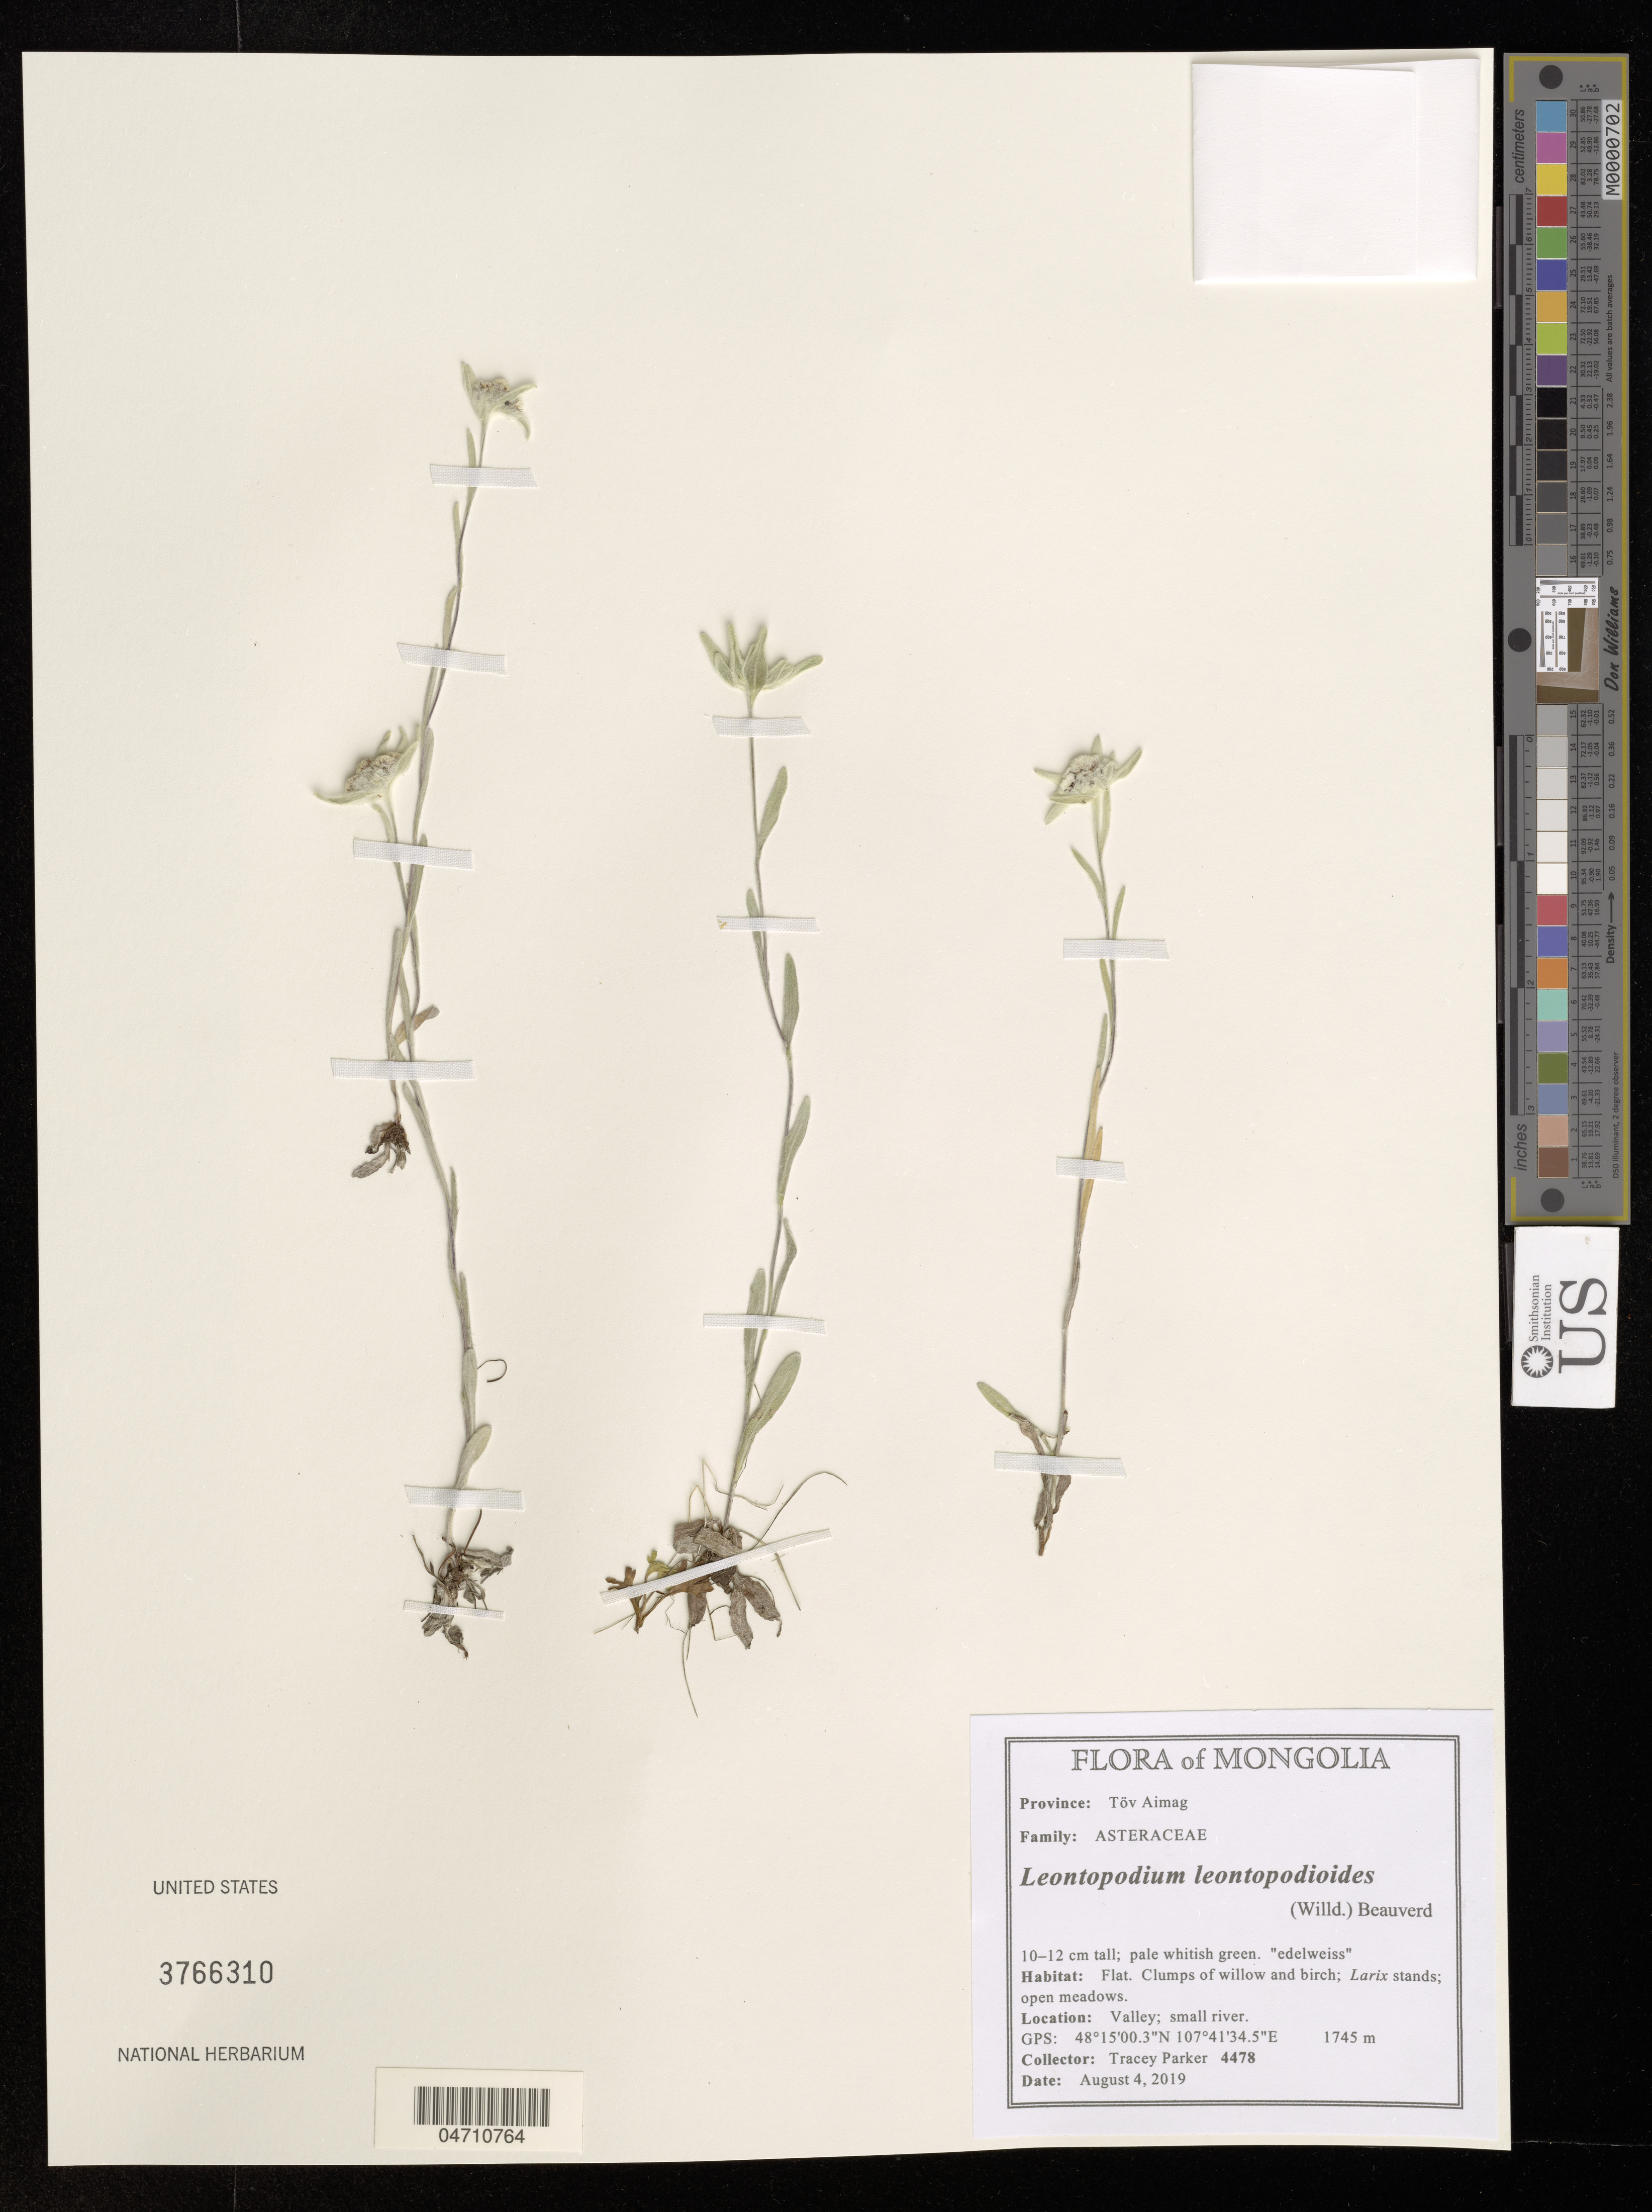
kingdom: Plantae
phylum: Tracheophyta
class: Magnoliopsida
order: Asterales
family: Asteraceae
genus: Leontopodium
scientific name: Leontopodium leontopodioides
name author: (Willd.) Beauverd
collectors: T. Parker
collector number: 4478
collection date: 2019-08-04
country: Mongolia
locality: Province: Töv Aimag. Valley; small river.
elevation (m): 1745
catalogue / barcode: US 3766310